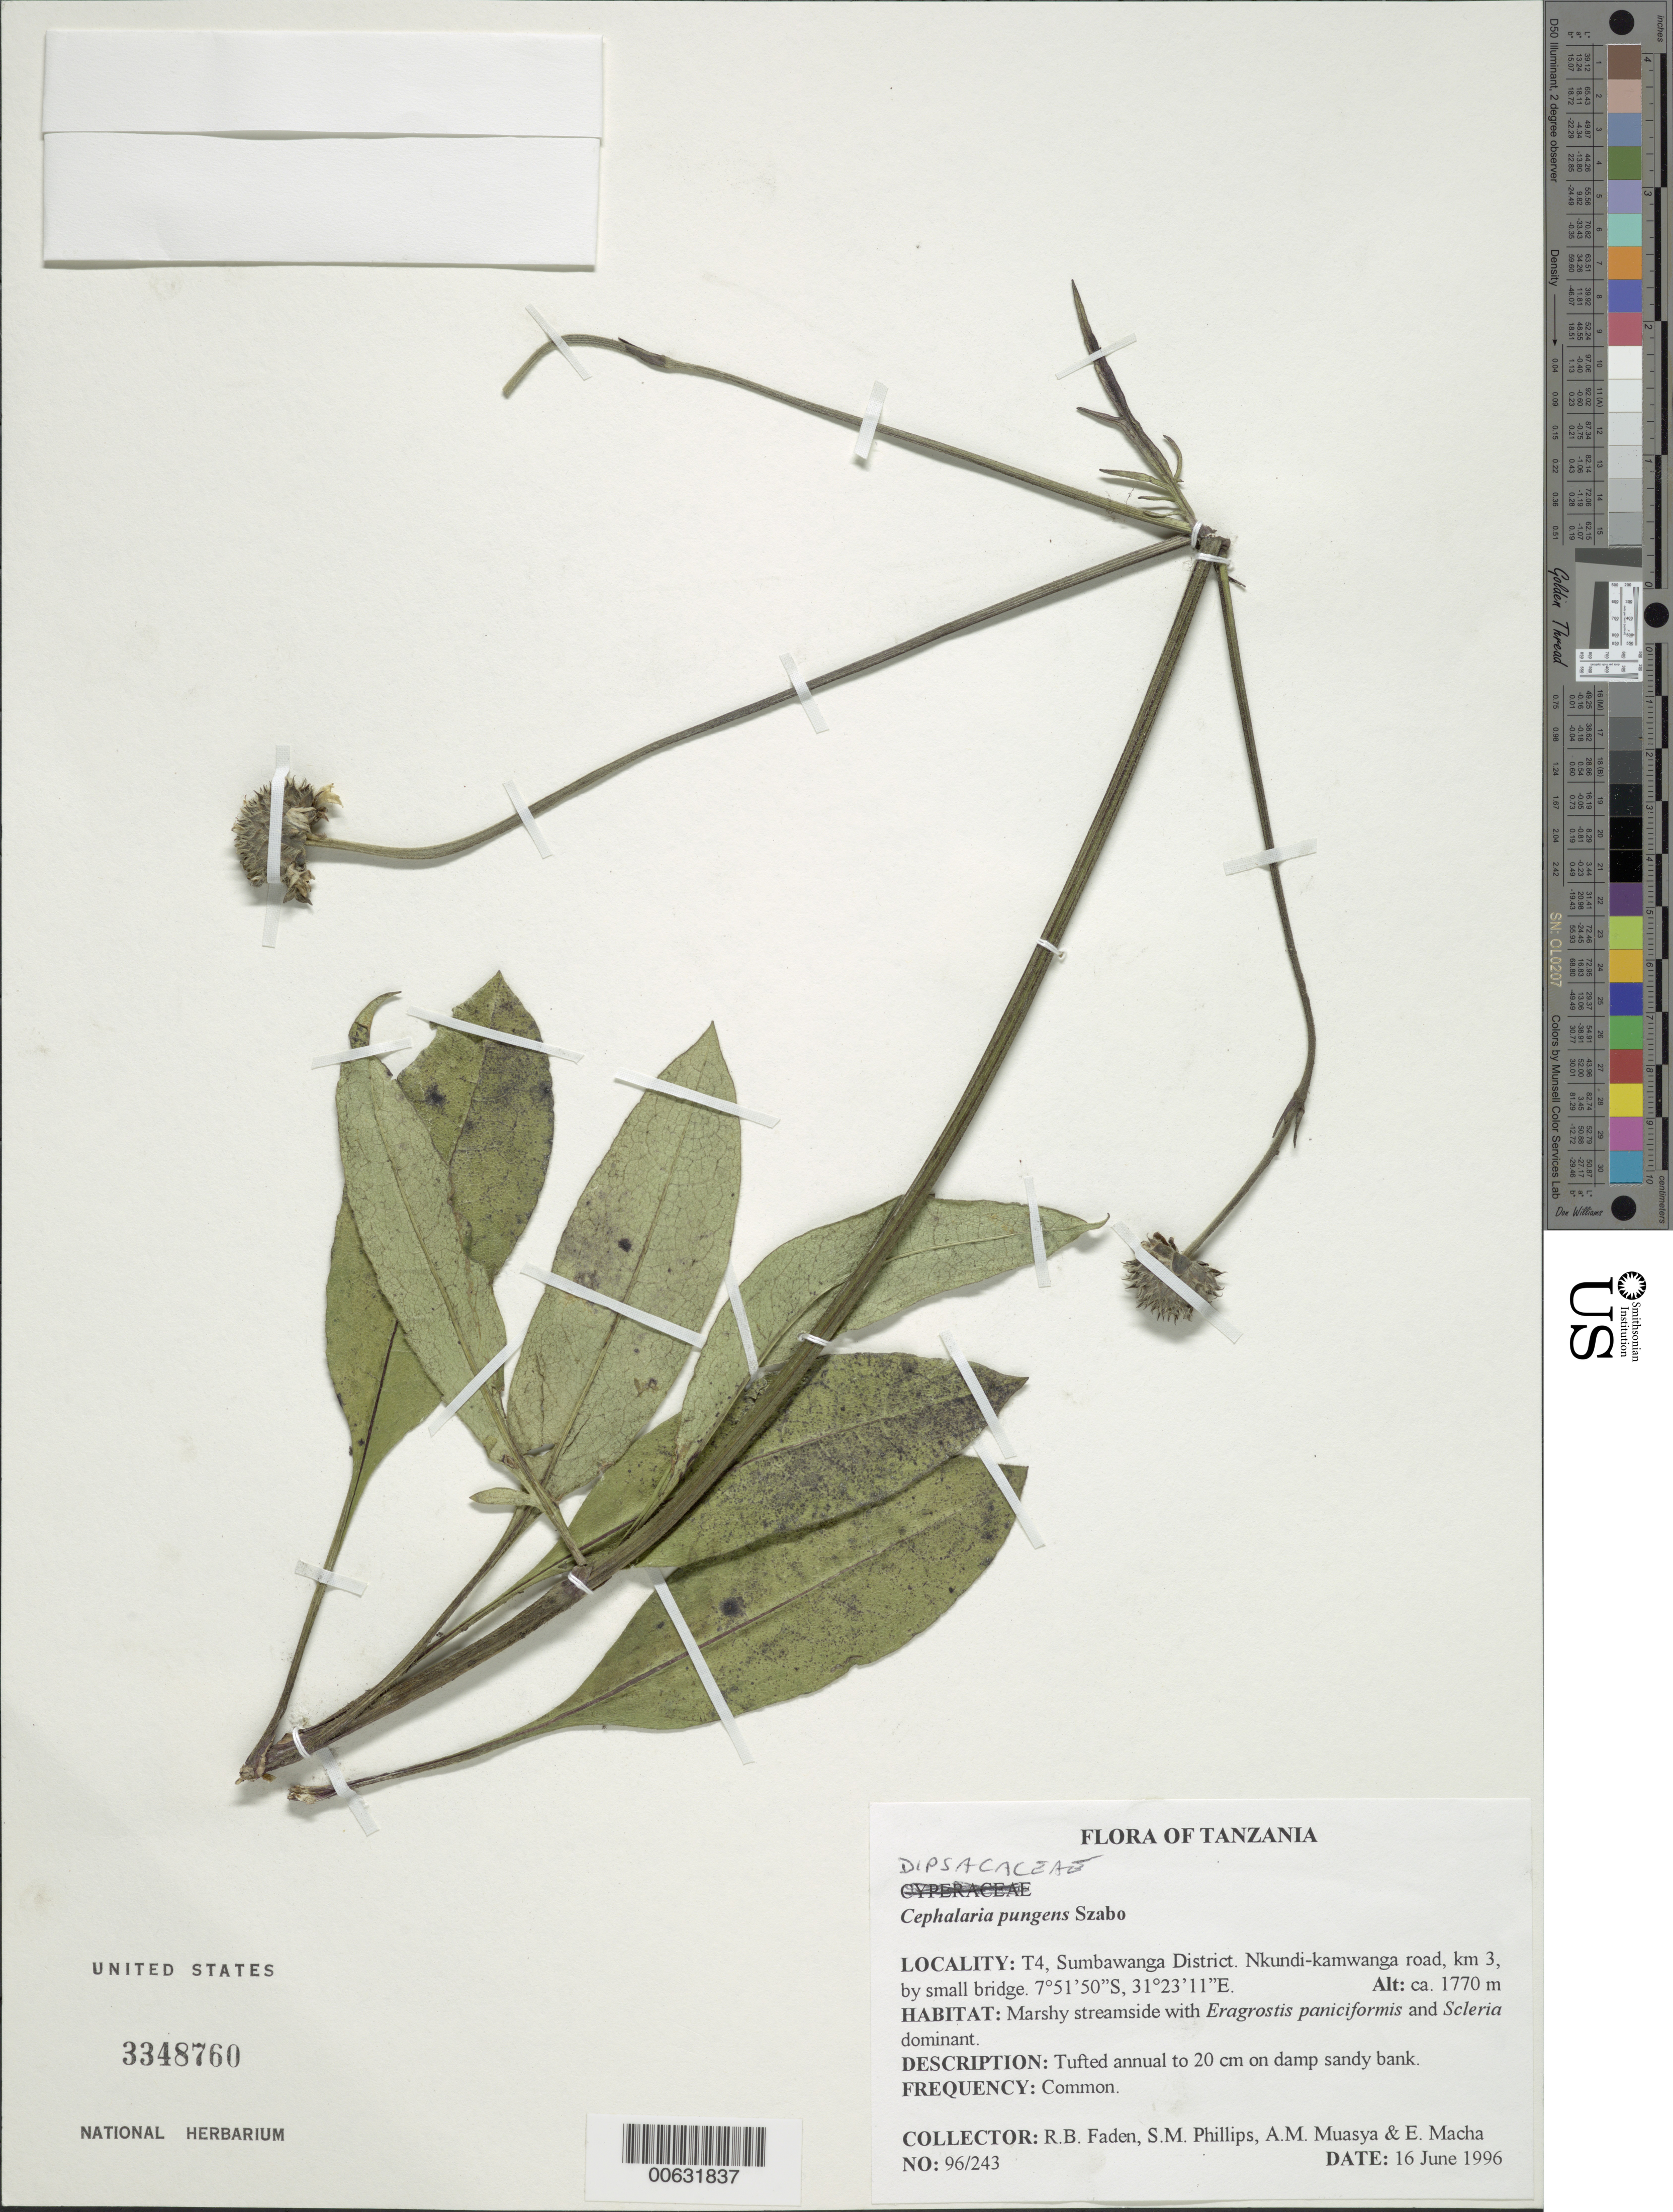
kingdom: Plantae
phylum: Tracheophyta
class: Magnoliopsida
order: Dipsacales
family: Caprifoliaceae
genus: Cephalaria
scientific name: Cephalaria pungens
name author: Szabó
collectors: R. B. Faden, S. M. Phillips, A. Muasya & E. Macha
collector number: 96/243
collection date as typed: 16 Jun 1996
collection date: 1996-06-16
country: Tanzania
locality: Sumbawanga Dist., T4, Nkundi-kamwanga road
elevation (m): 1770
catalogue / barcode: US 3348760